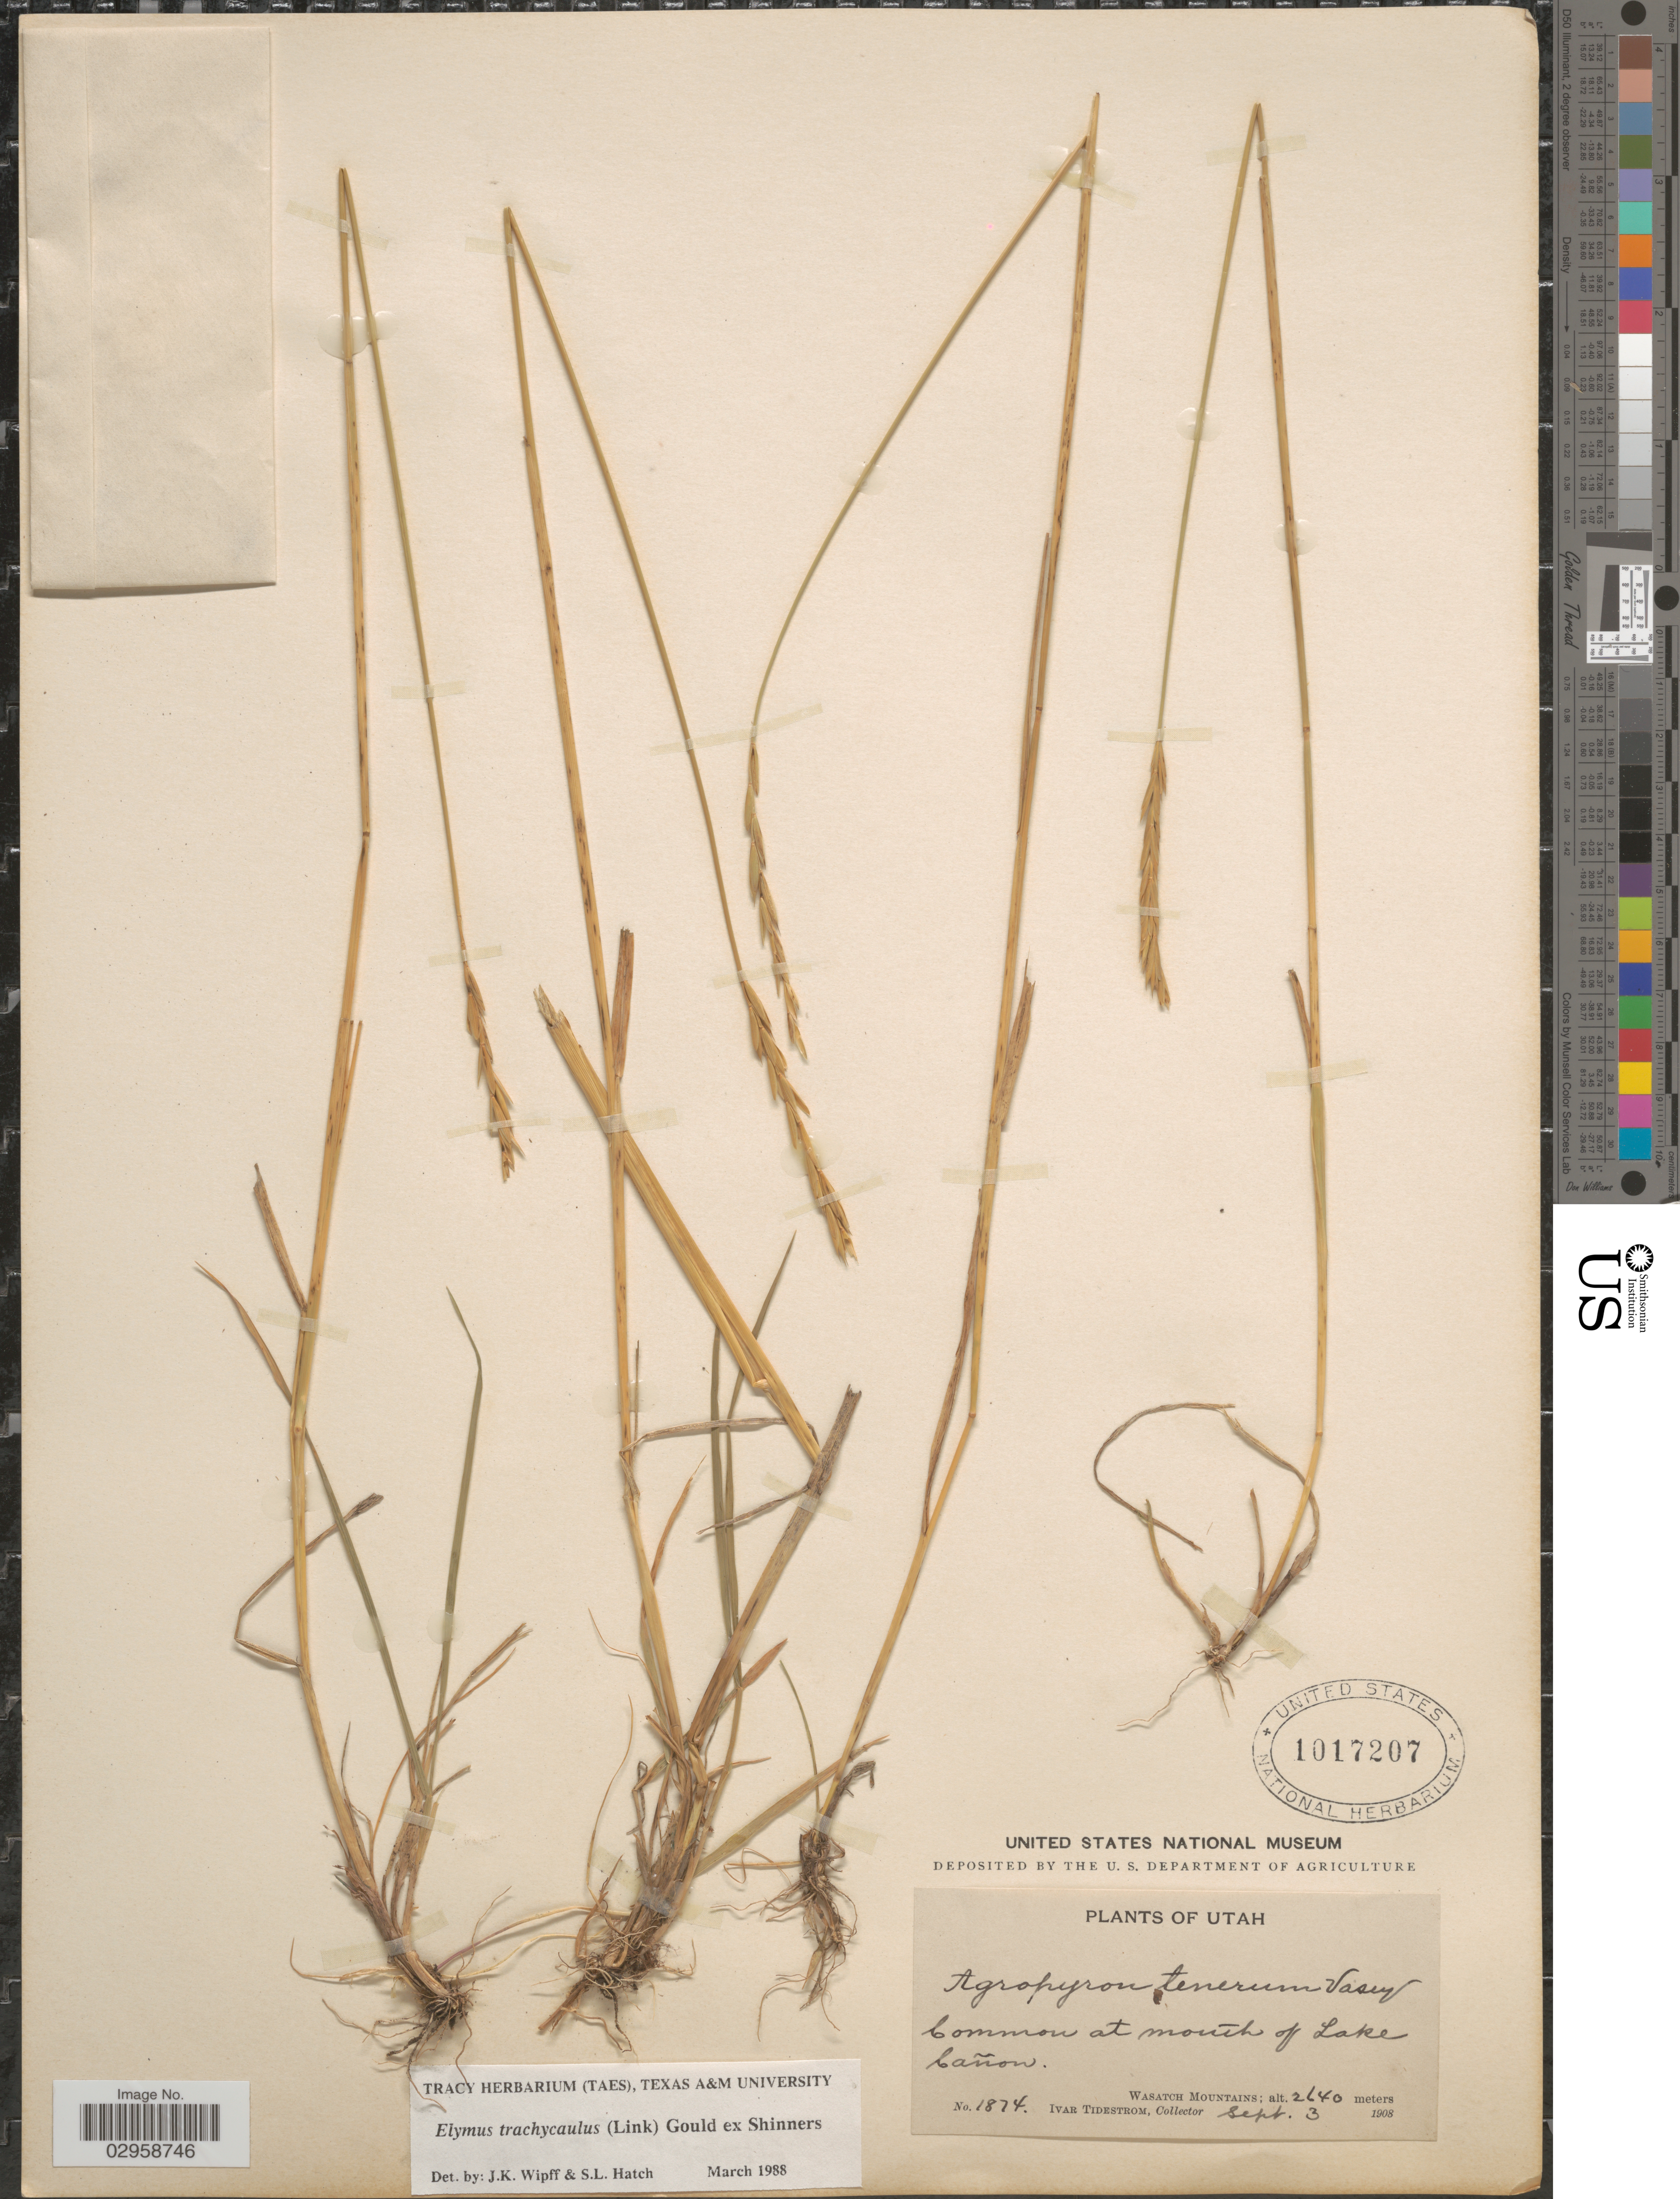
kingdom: Plantae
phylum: Tracheophyta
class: Liliopsida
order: Poales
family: Poaceae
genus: Elymus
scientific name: Elymus trachycaulus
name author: (Link) Gould ex Shinners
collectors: I. F. Tidestrom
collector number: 1874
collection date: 1908-09-03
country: United States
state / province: Utah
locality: At mouth of Lake Cañon. Wasatch Mountains.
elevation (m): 2640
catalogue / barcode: US 1017207